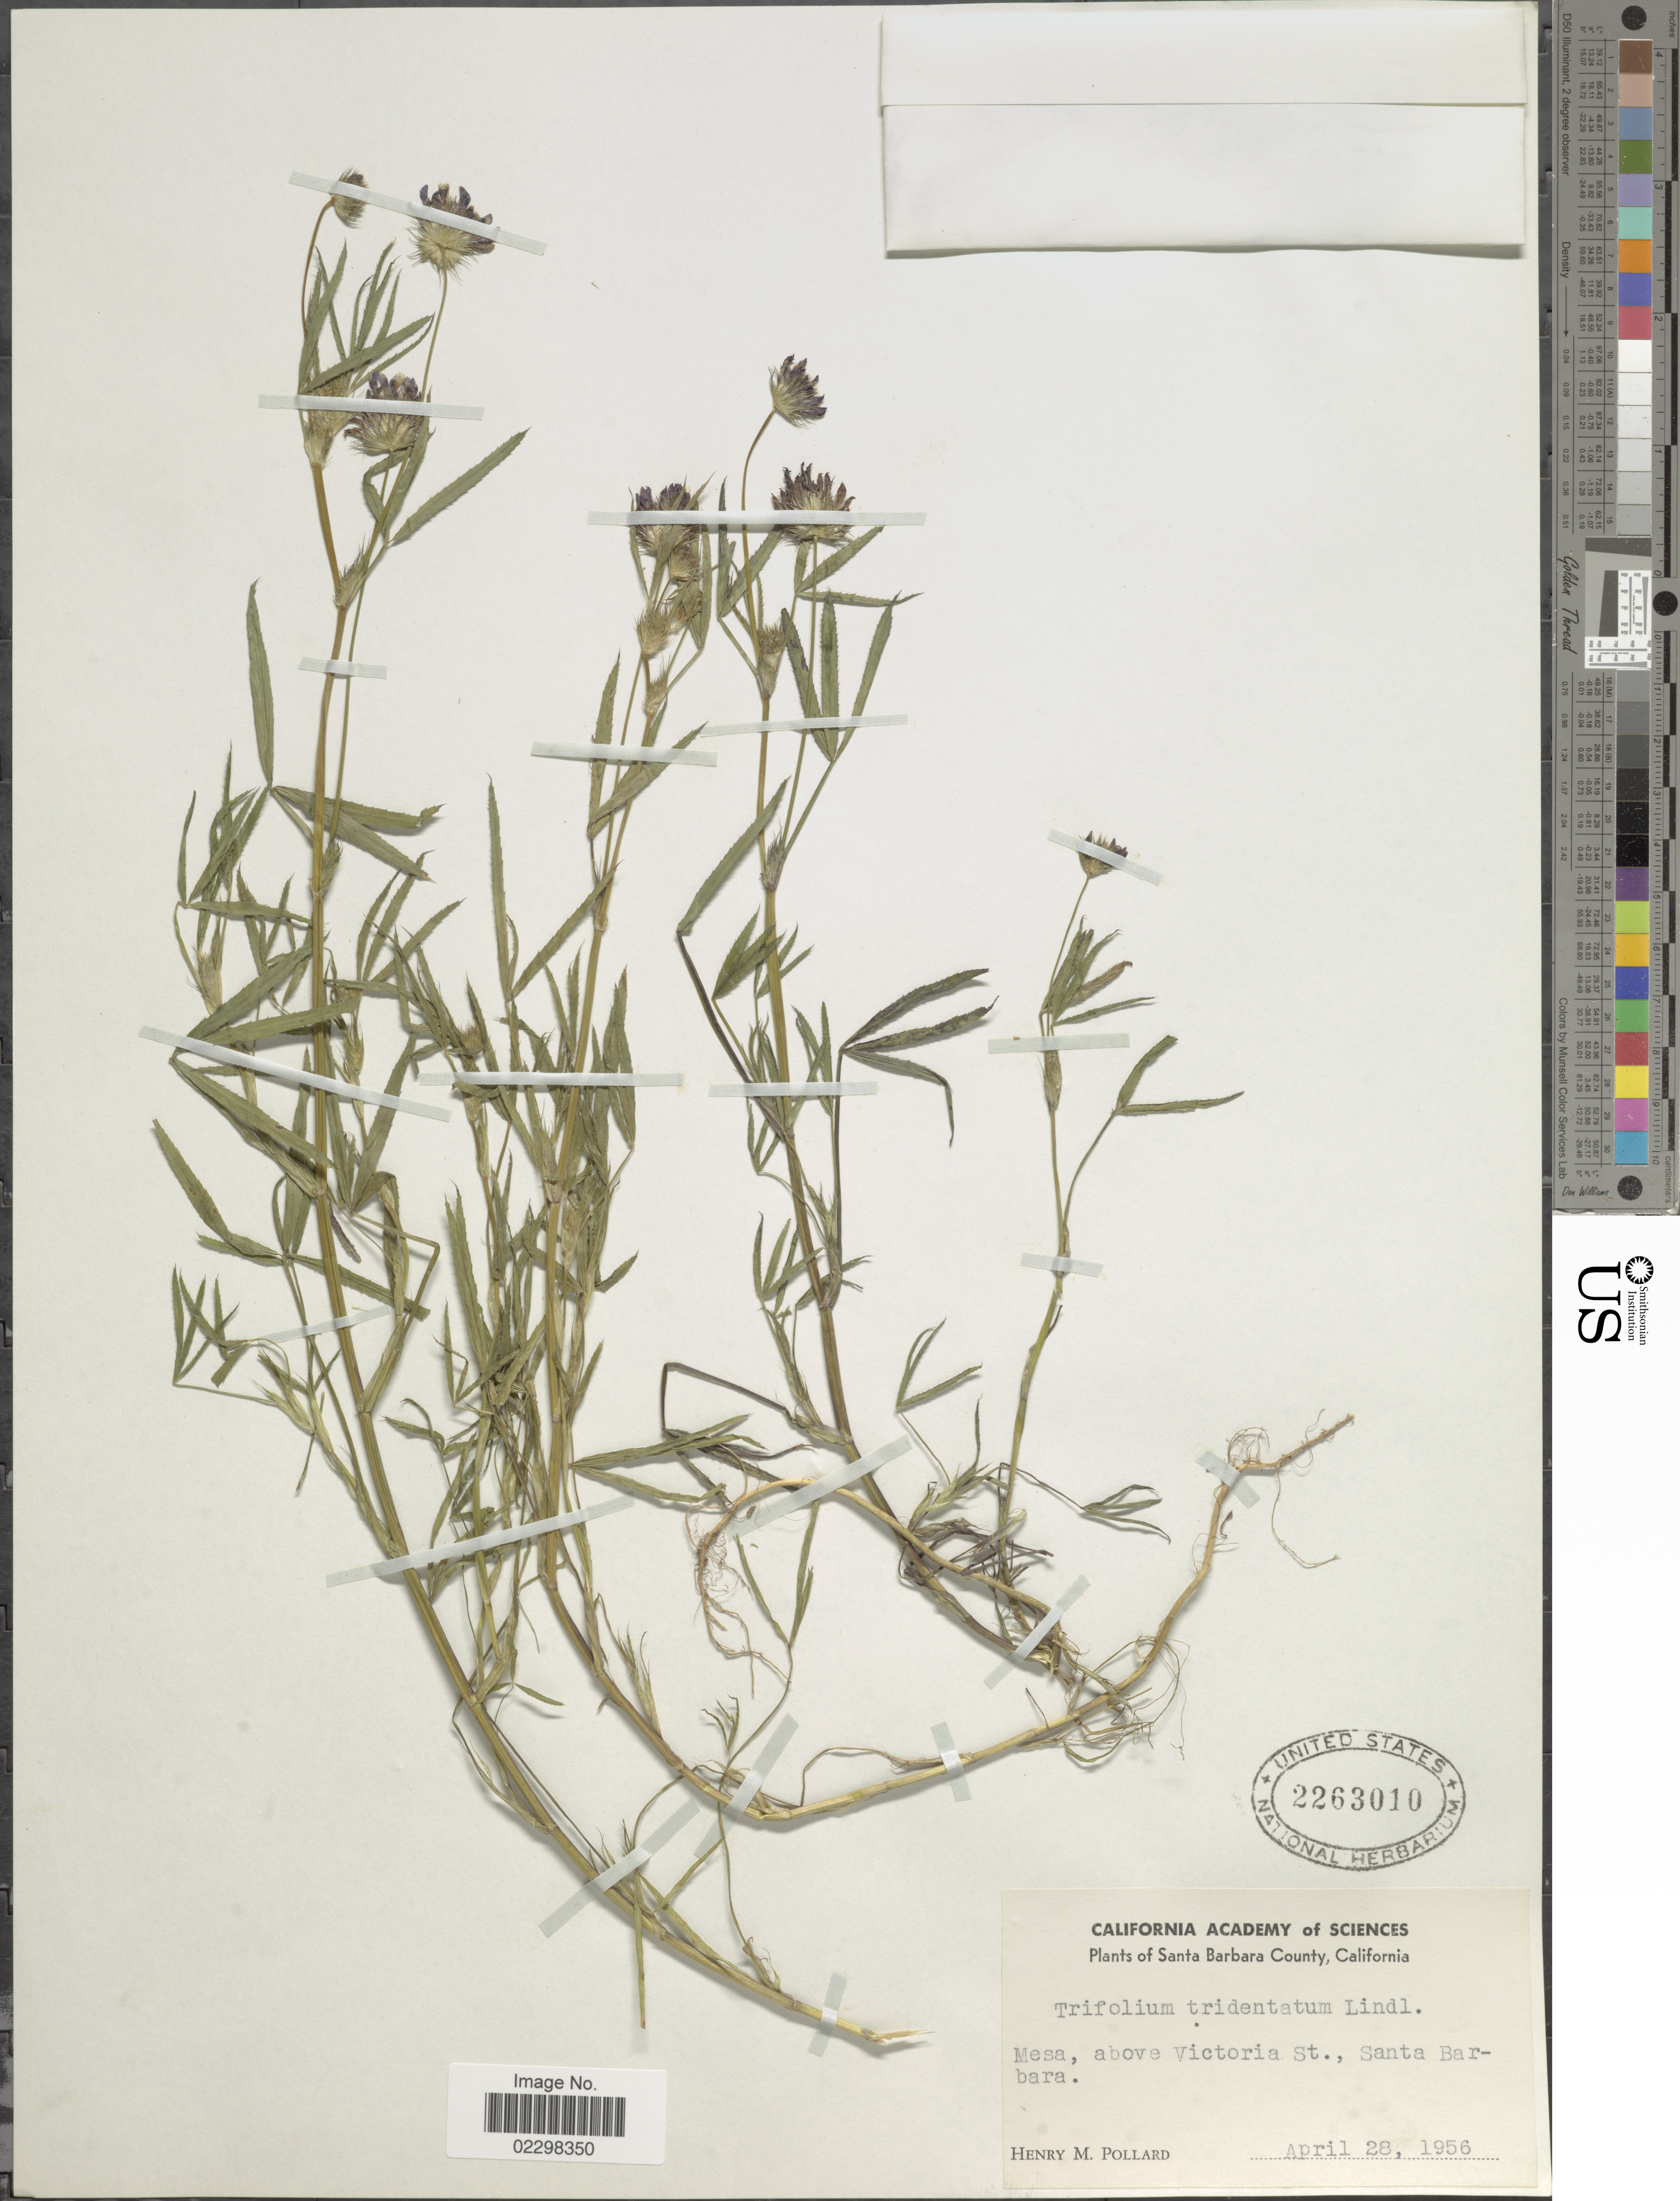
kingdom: Plantae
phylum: Tracheophyta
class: Magnoliopsida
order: Fabales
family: Fabaceae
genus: Trifolium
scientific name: Trifolium tridentatum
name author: Lindl.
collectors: H. M. Pollard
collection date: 1956-04-28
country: United States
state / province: California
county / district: Santa Barbara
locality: Santa Barbara, county, California. Mesa, above Victoria St., Santa Barbara.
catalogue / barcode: US 2263010